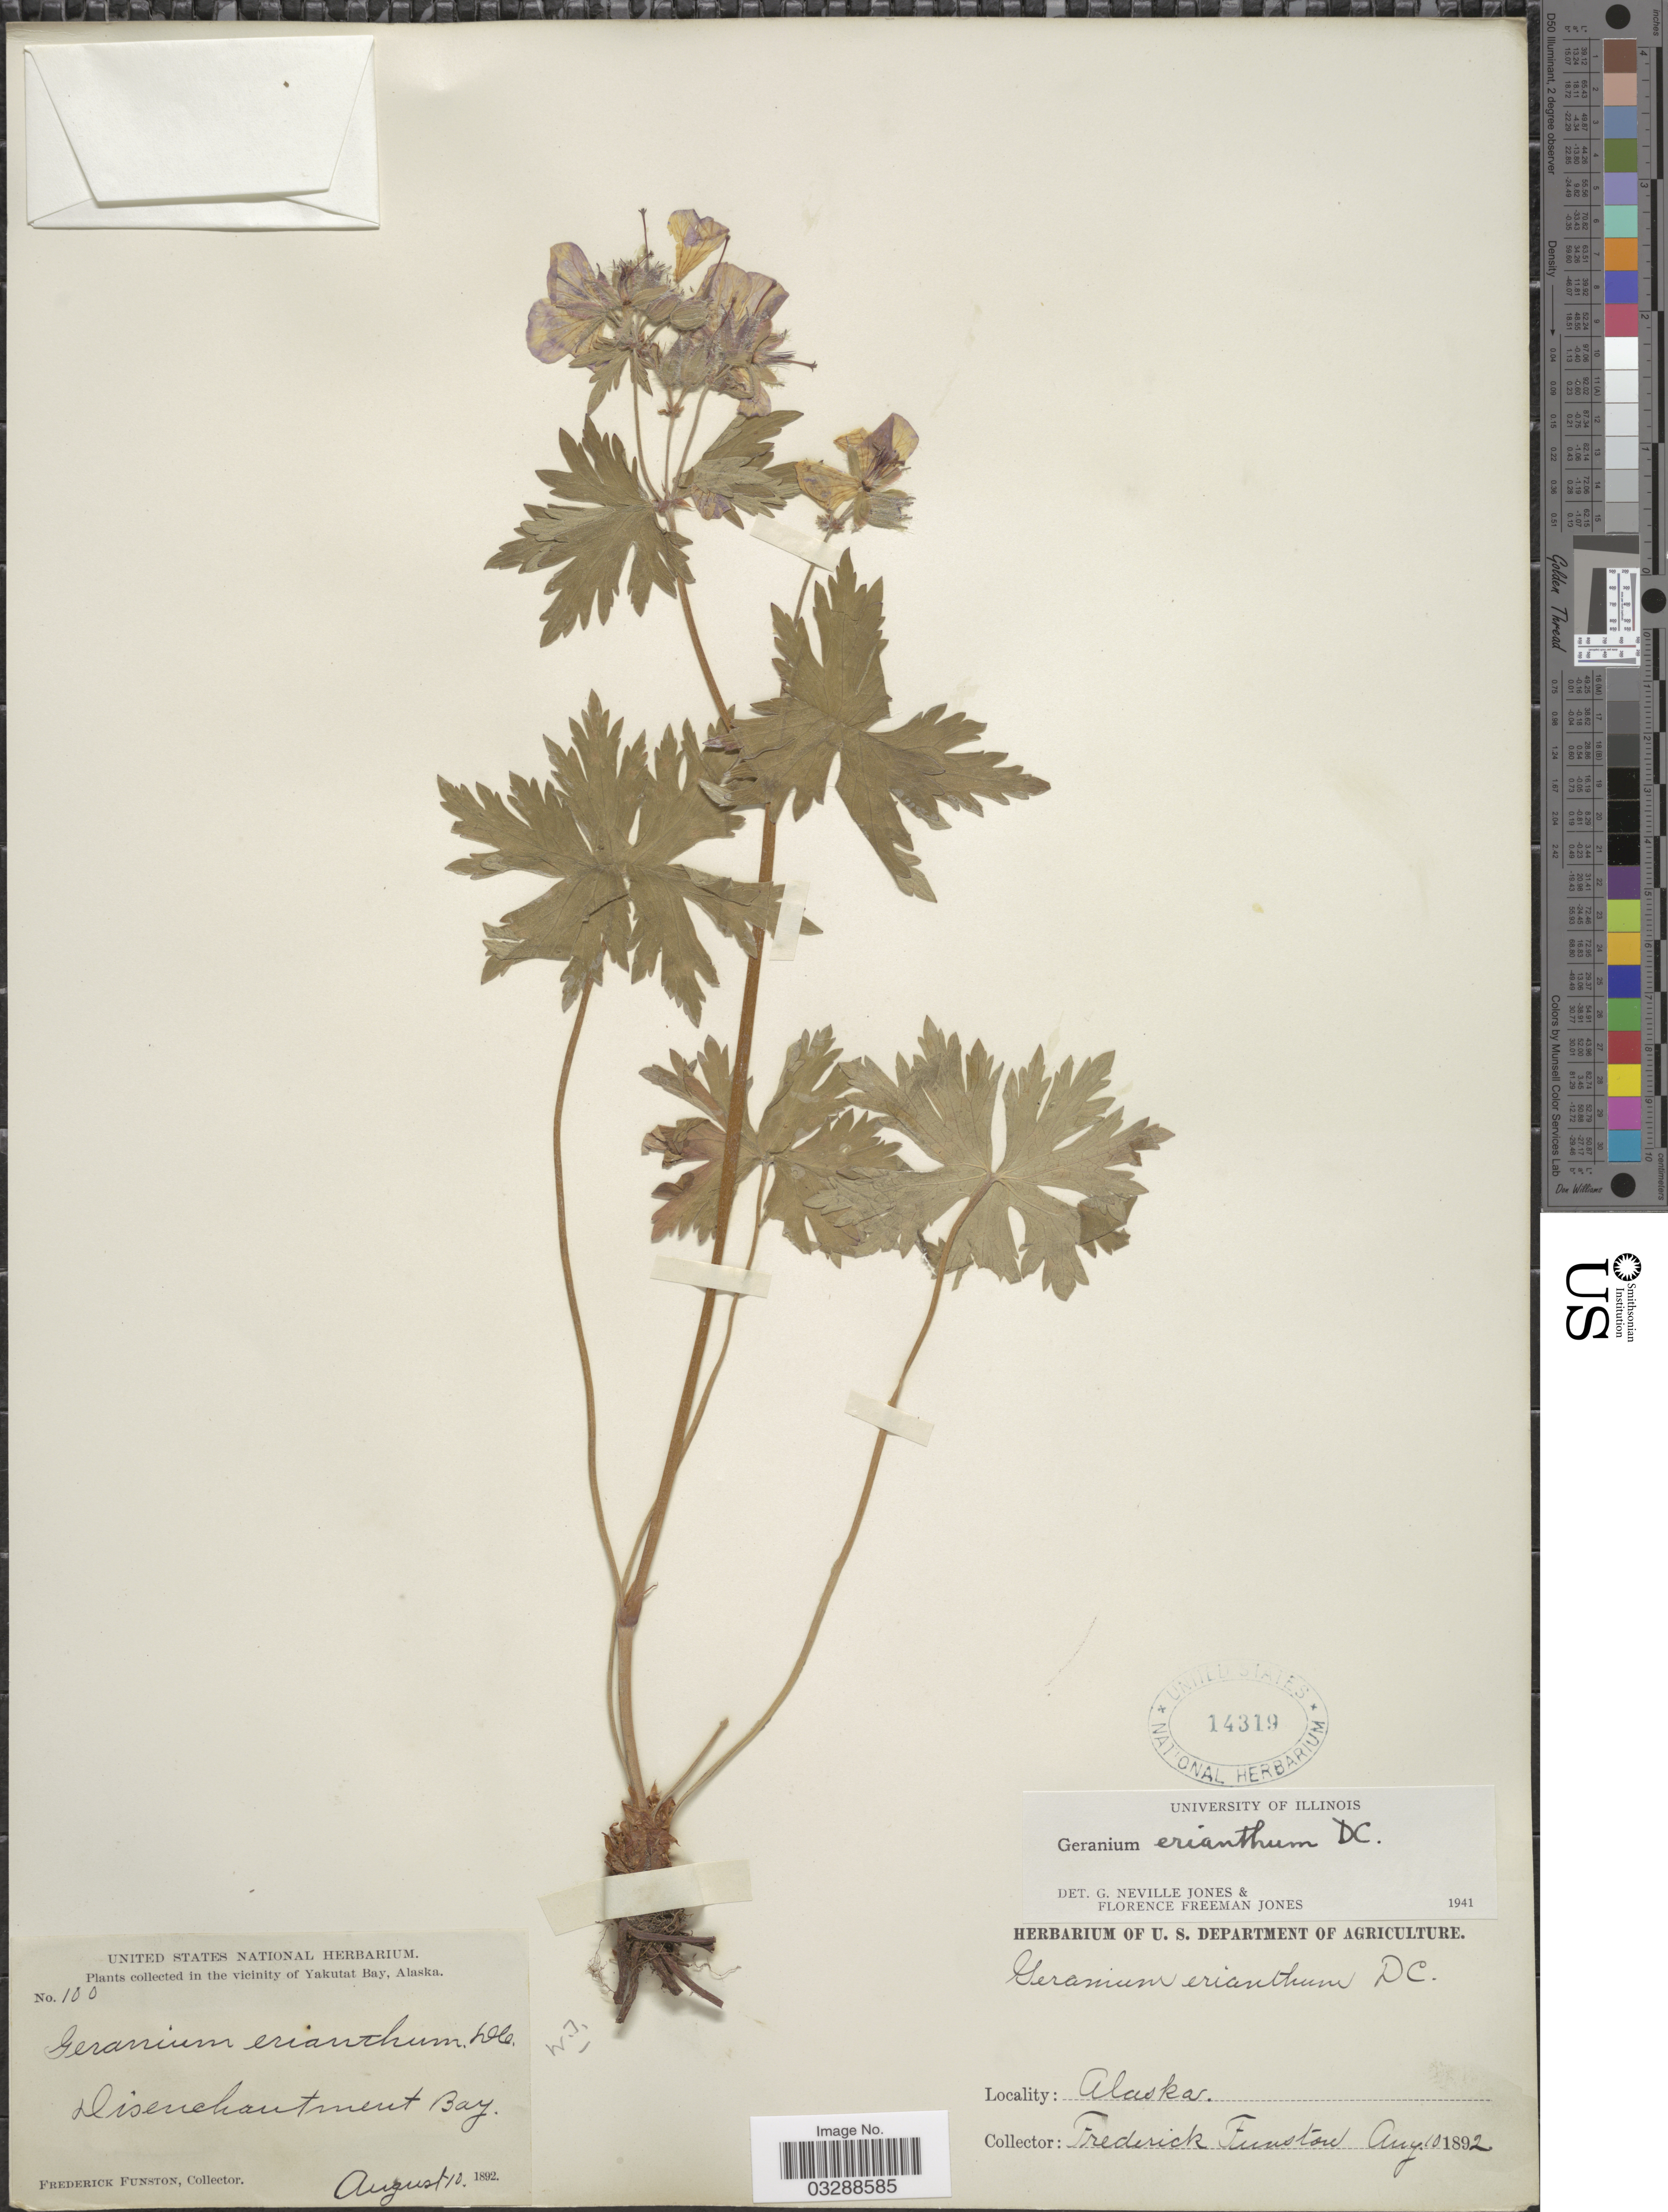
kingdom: Plantae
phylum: Tracheophyta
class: Magnoliopsida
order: Geraniales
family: Geraniaceae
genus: Geranium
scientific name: Geranium erianthum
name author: DC.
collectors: F. Funston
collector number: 100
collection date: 1892-08-10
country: United States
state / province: Alaska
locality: In the vicinity of Yakutat Bay, Disenchantment Bay.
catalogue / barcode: US 14319